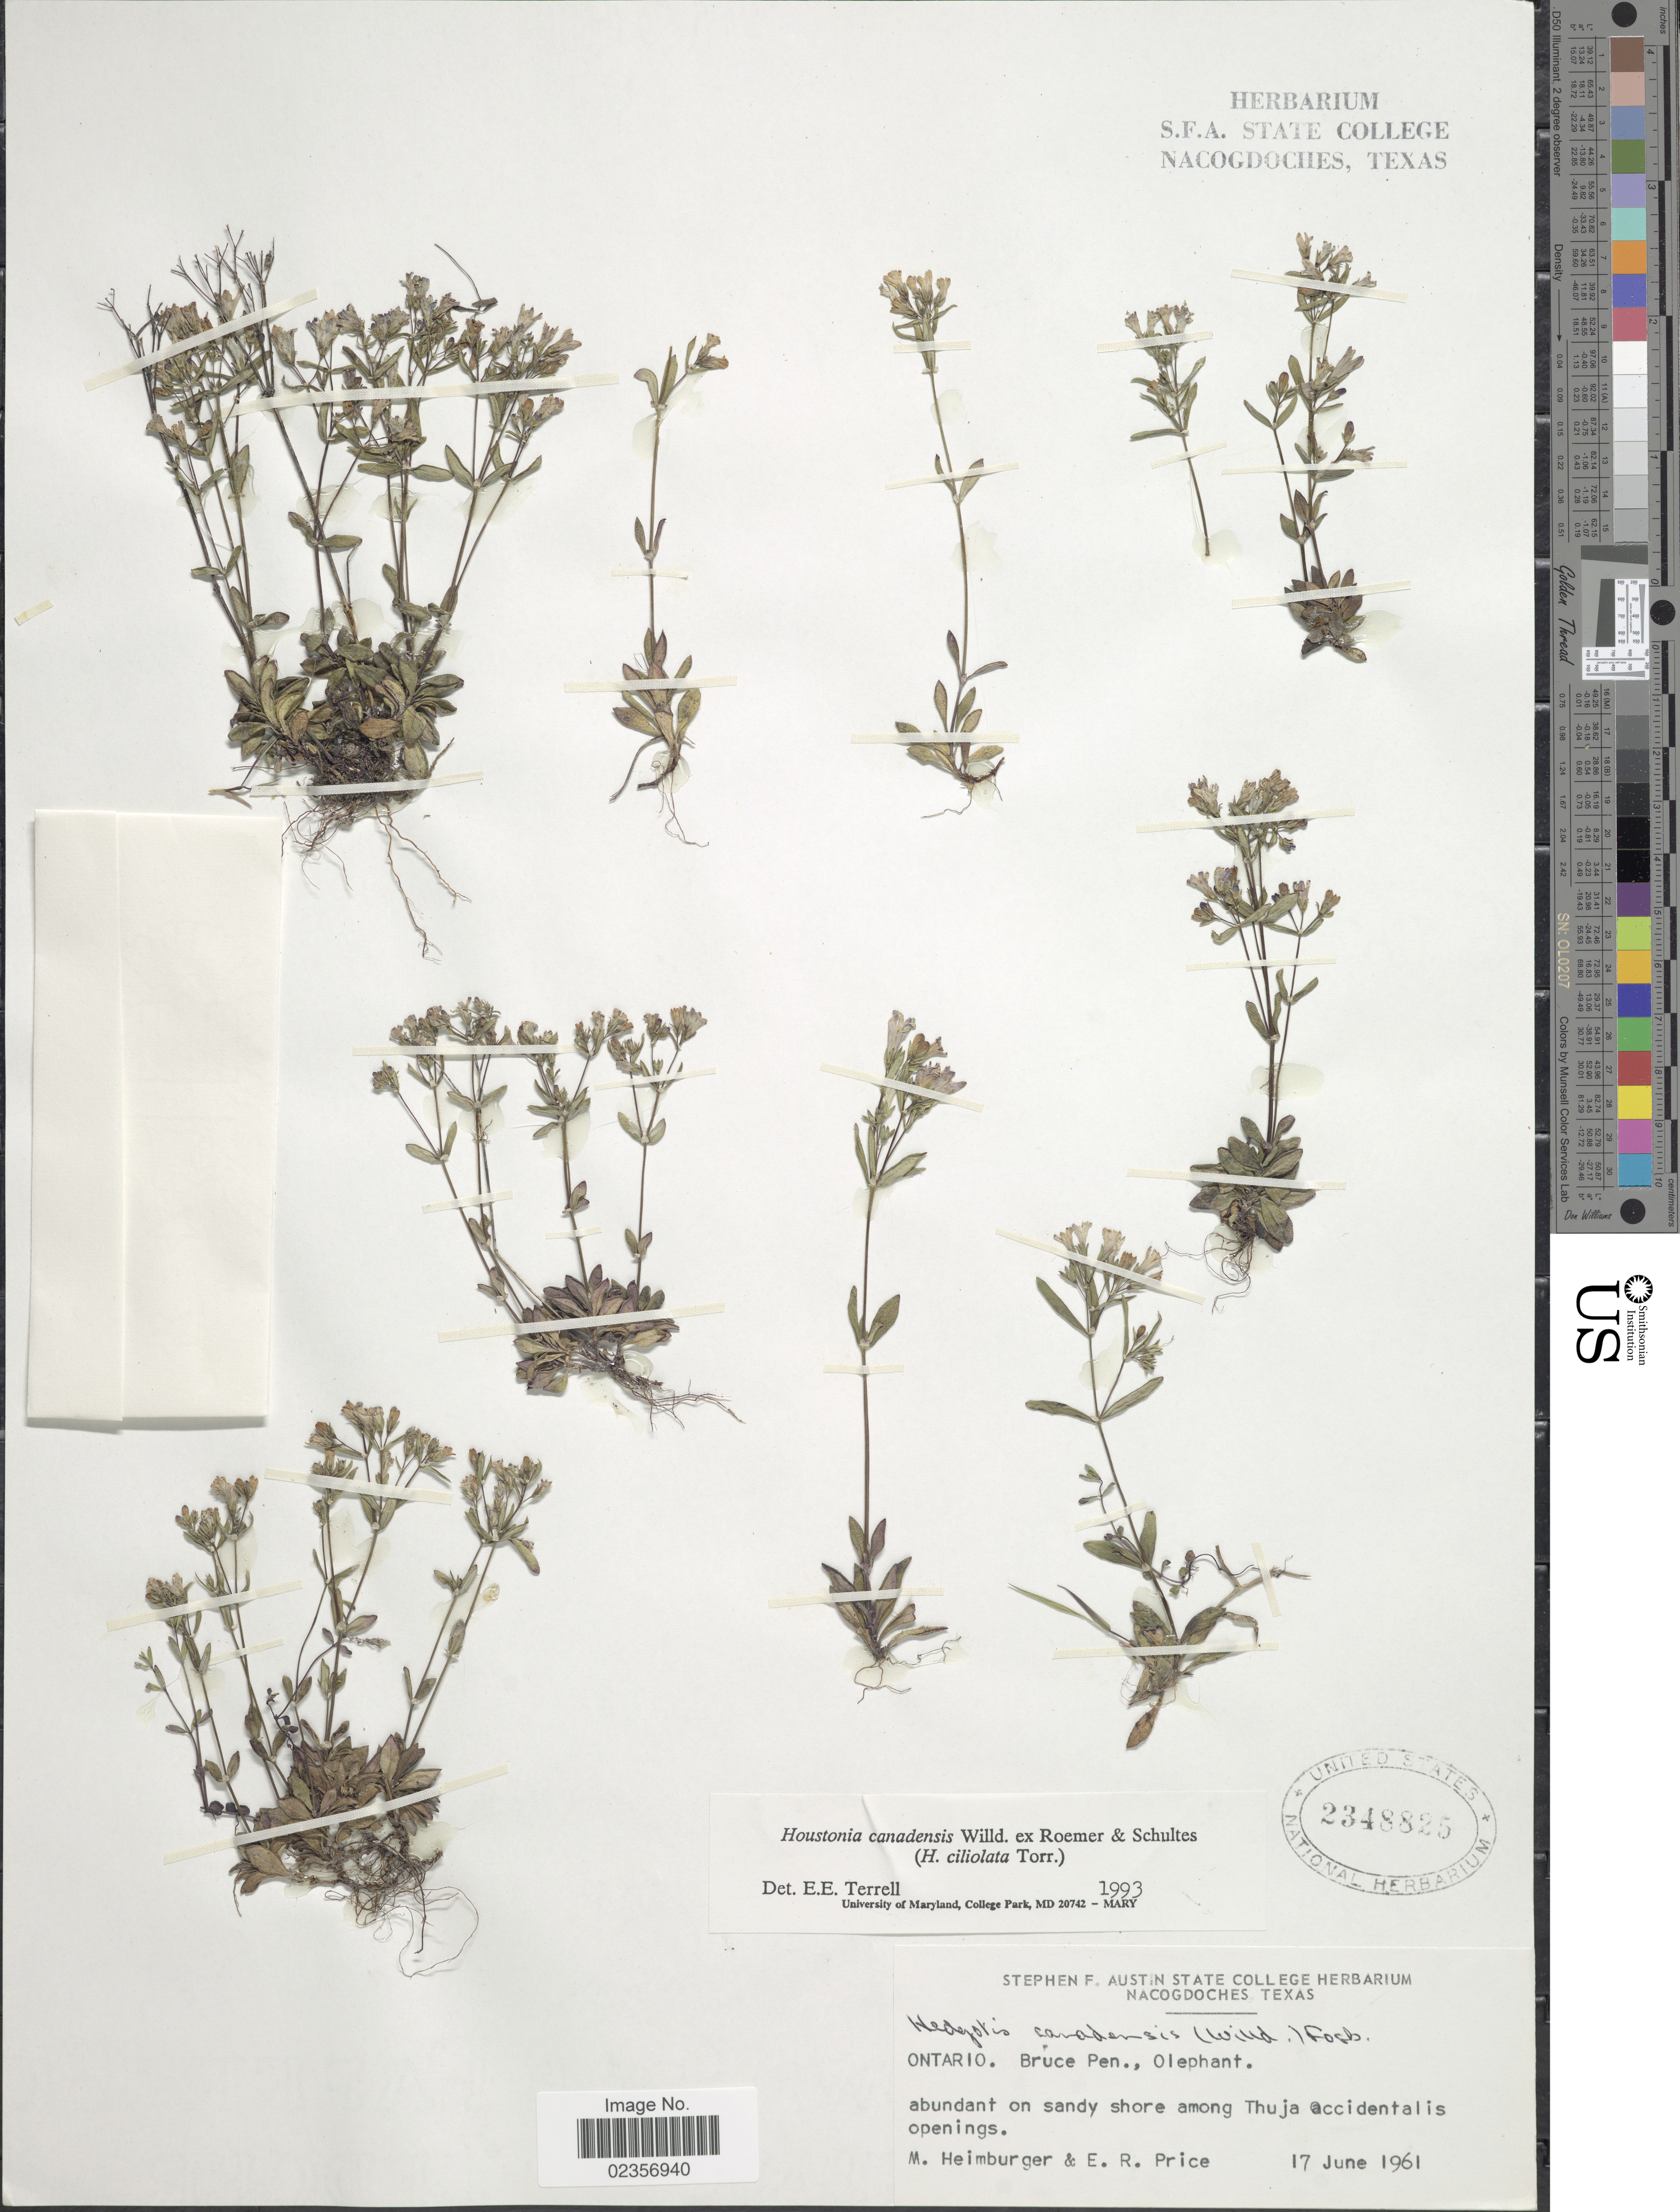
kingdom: Plantae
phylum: Tracheophyta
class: Magnoliopsida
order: Gentianales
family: Rubiaceae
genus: Houstonia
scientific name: Houstonia canadensis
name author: Willd.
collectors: M. Heimburger & E. Price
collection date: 1961-06-17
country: Canada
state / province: Ontario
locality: Bruce Pen., Olephant, abundant on sandy shore among Thuja Occidentalis openings.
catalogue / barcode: US 2348825